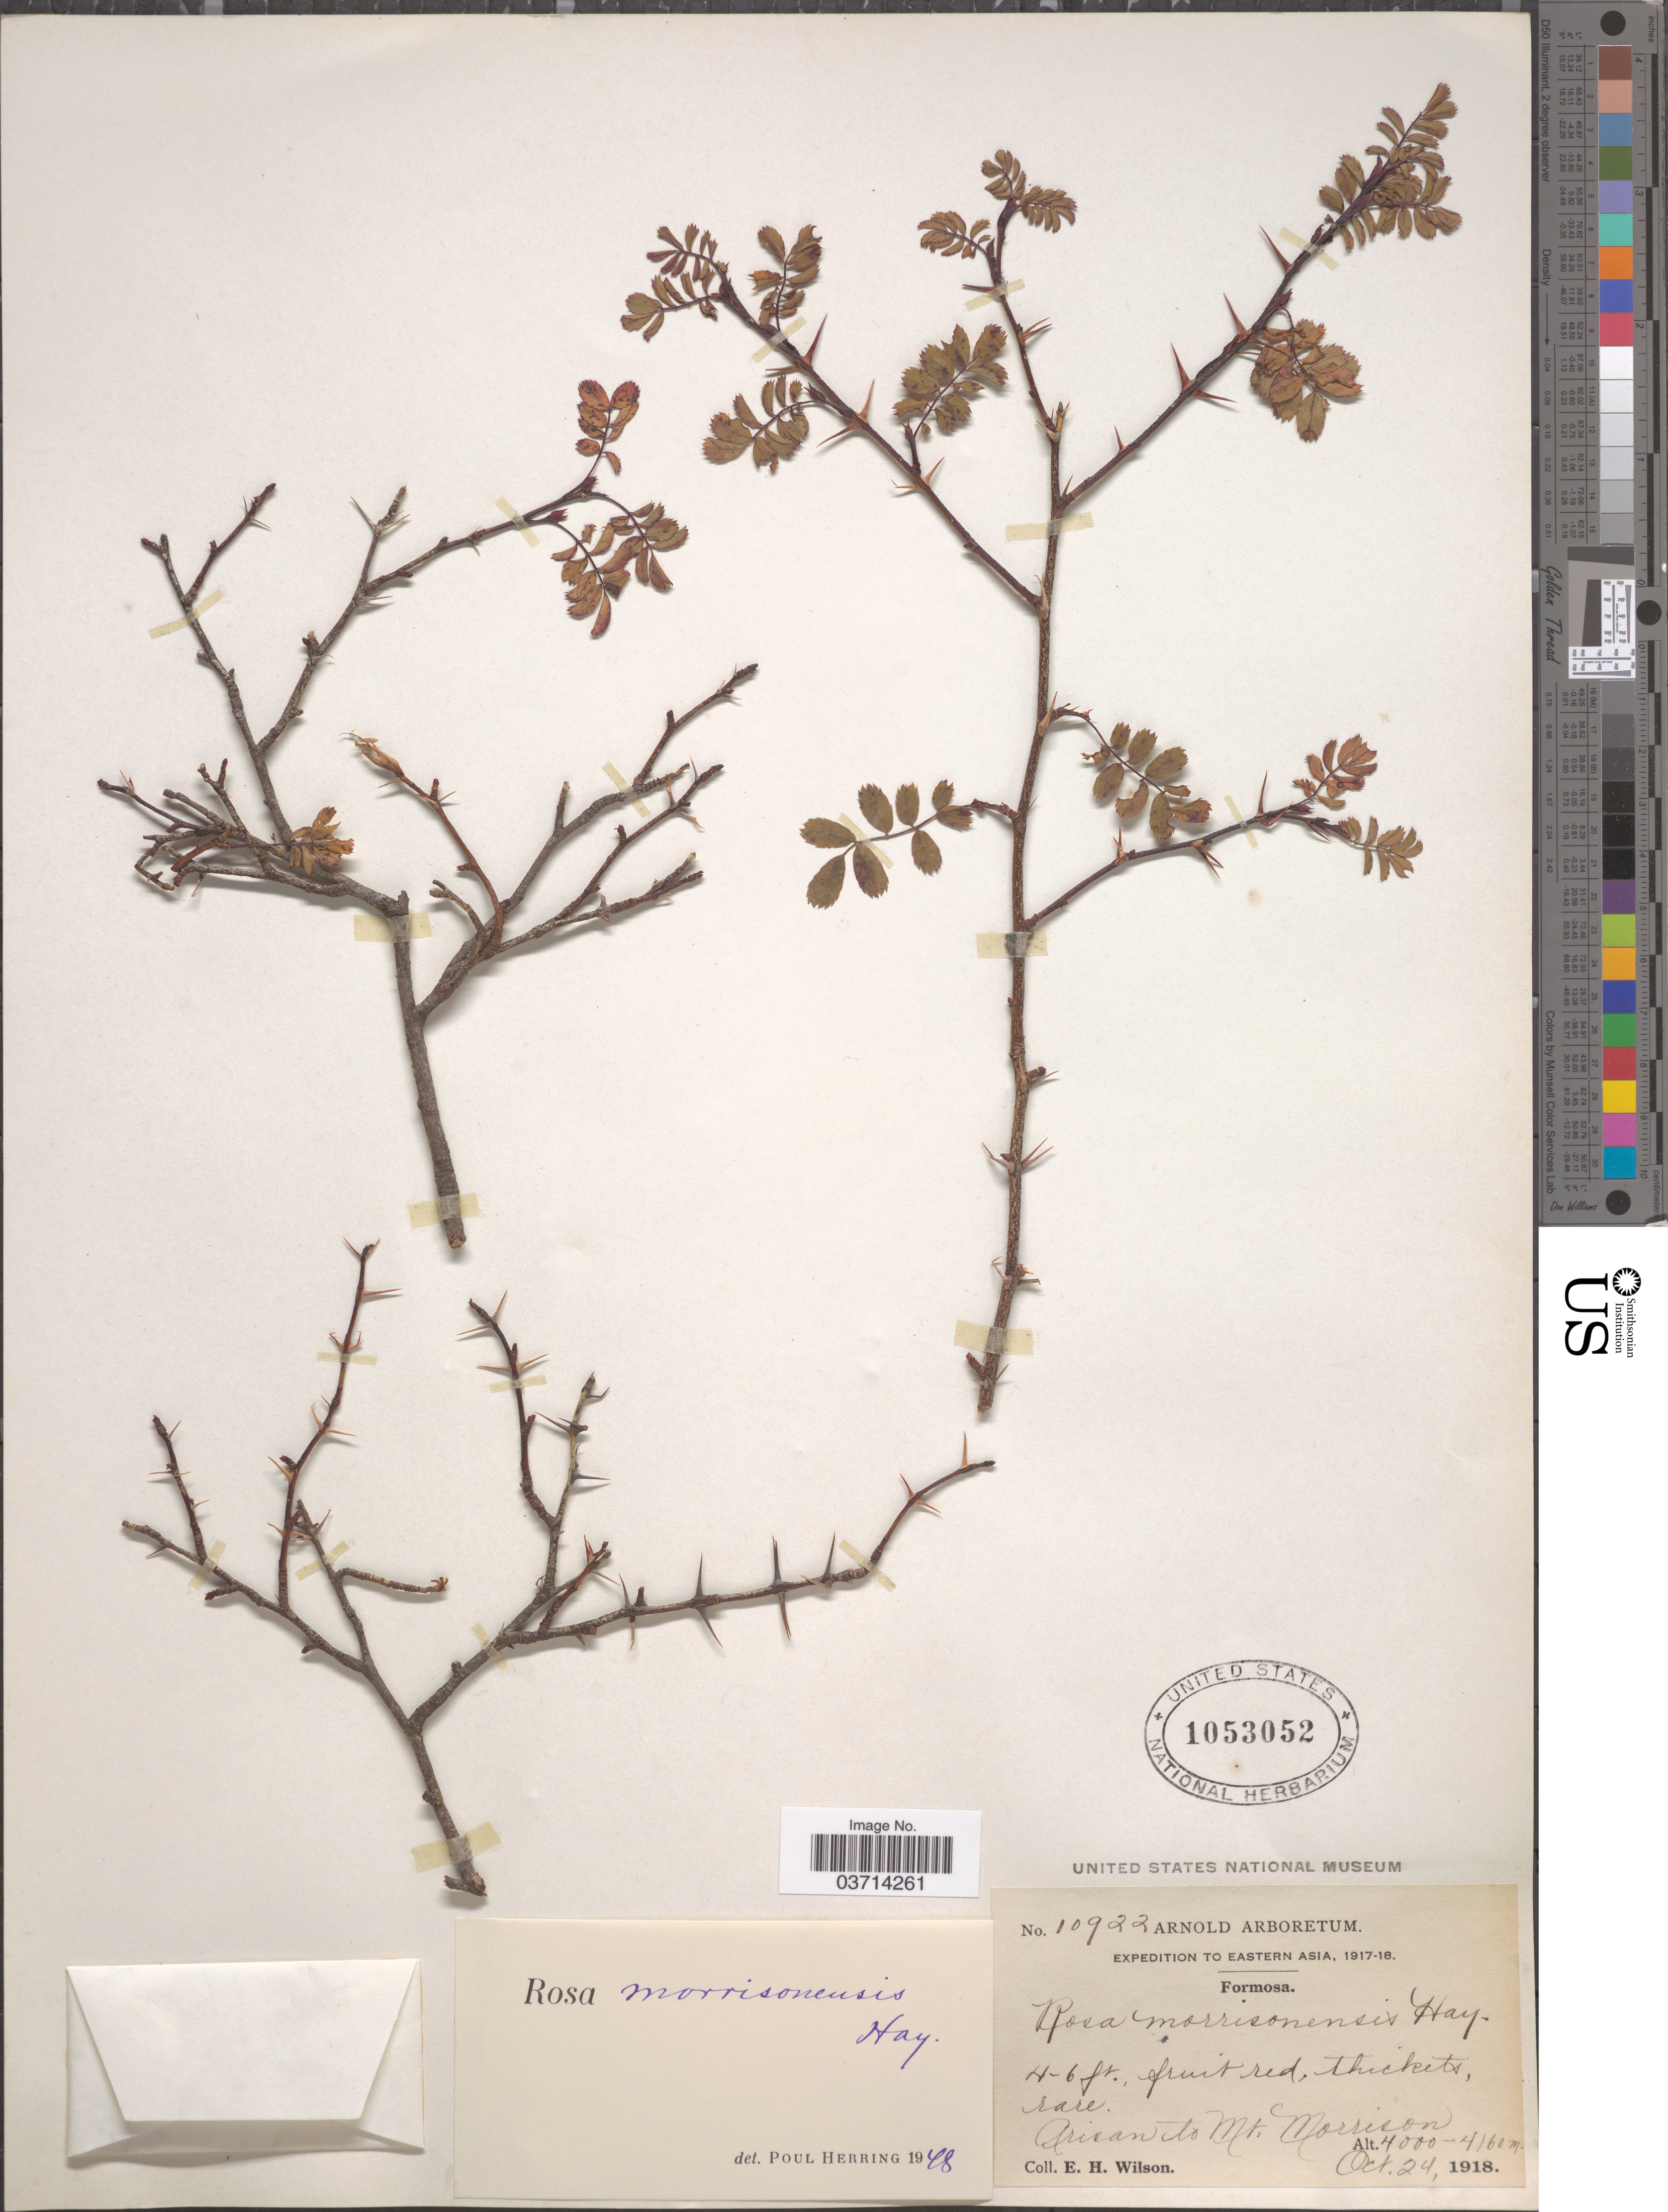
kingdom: Plantae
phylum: Tracheophyta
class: Magnoliopsida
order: Rosales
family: Rosaceae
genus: Rosa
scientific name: Rosa morrisonensis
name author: Hayata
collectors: E. Wilson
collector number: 10922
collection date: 1918-10-24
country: Taiwan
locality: Eastern Asia. Formosa. Arisan to Mt. Morrison.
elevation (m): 4000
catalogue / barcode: US 1053052